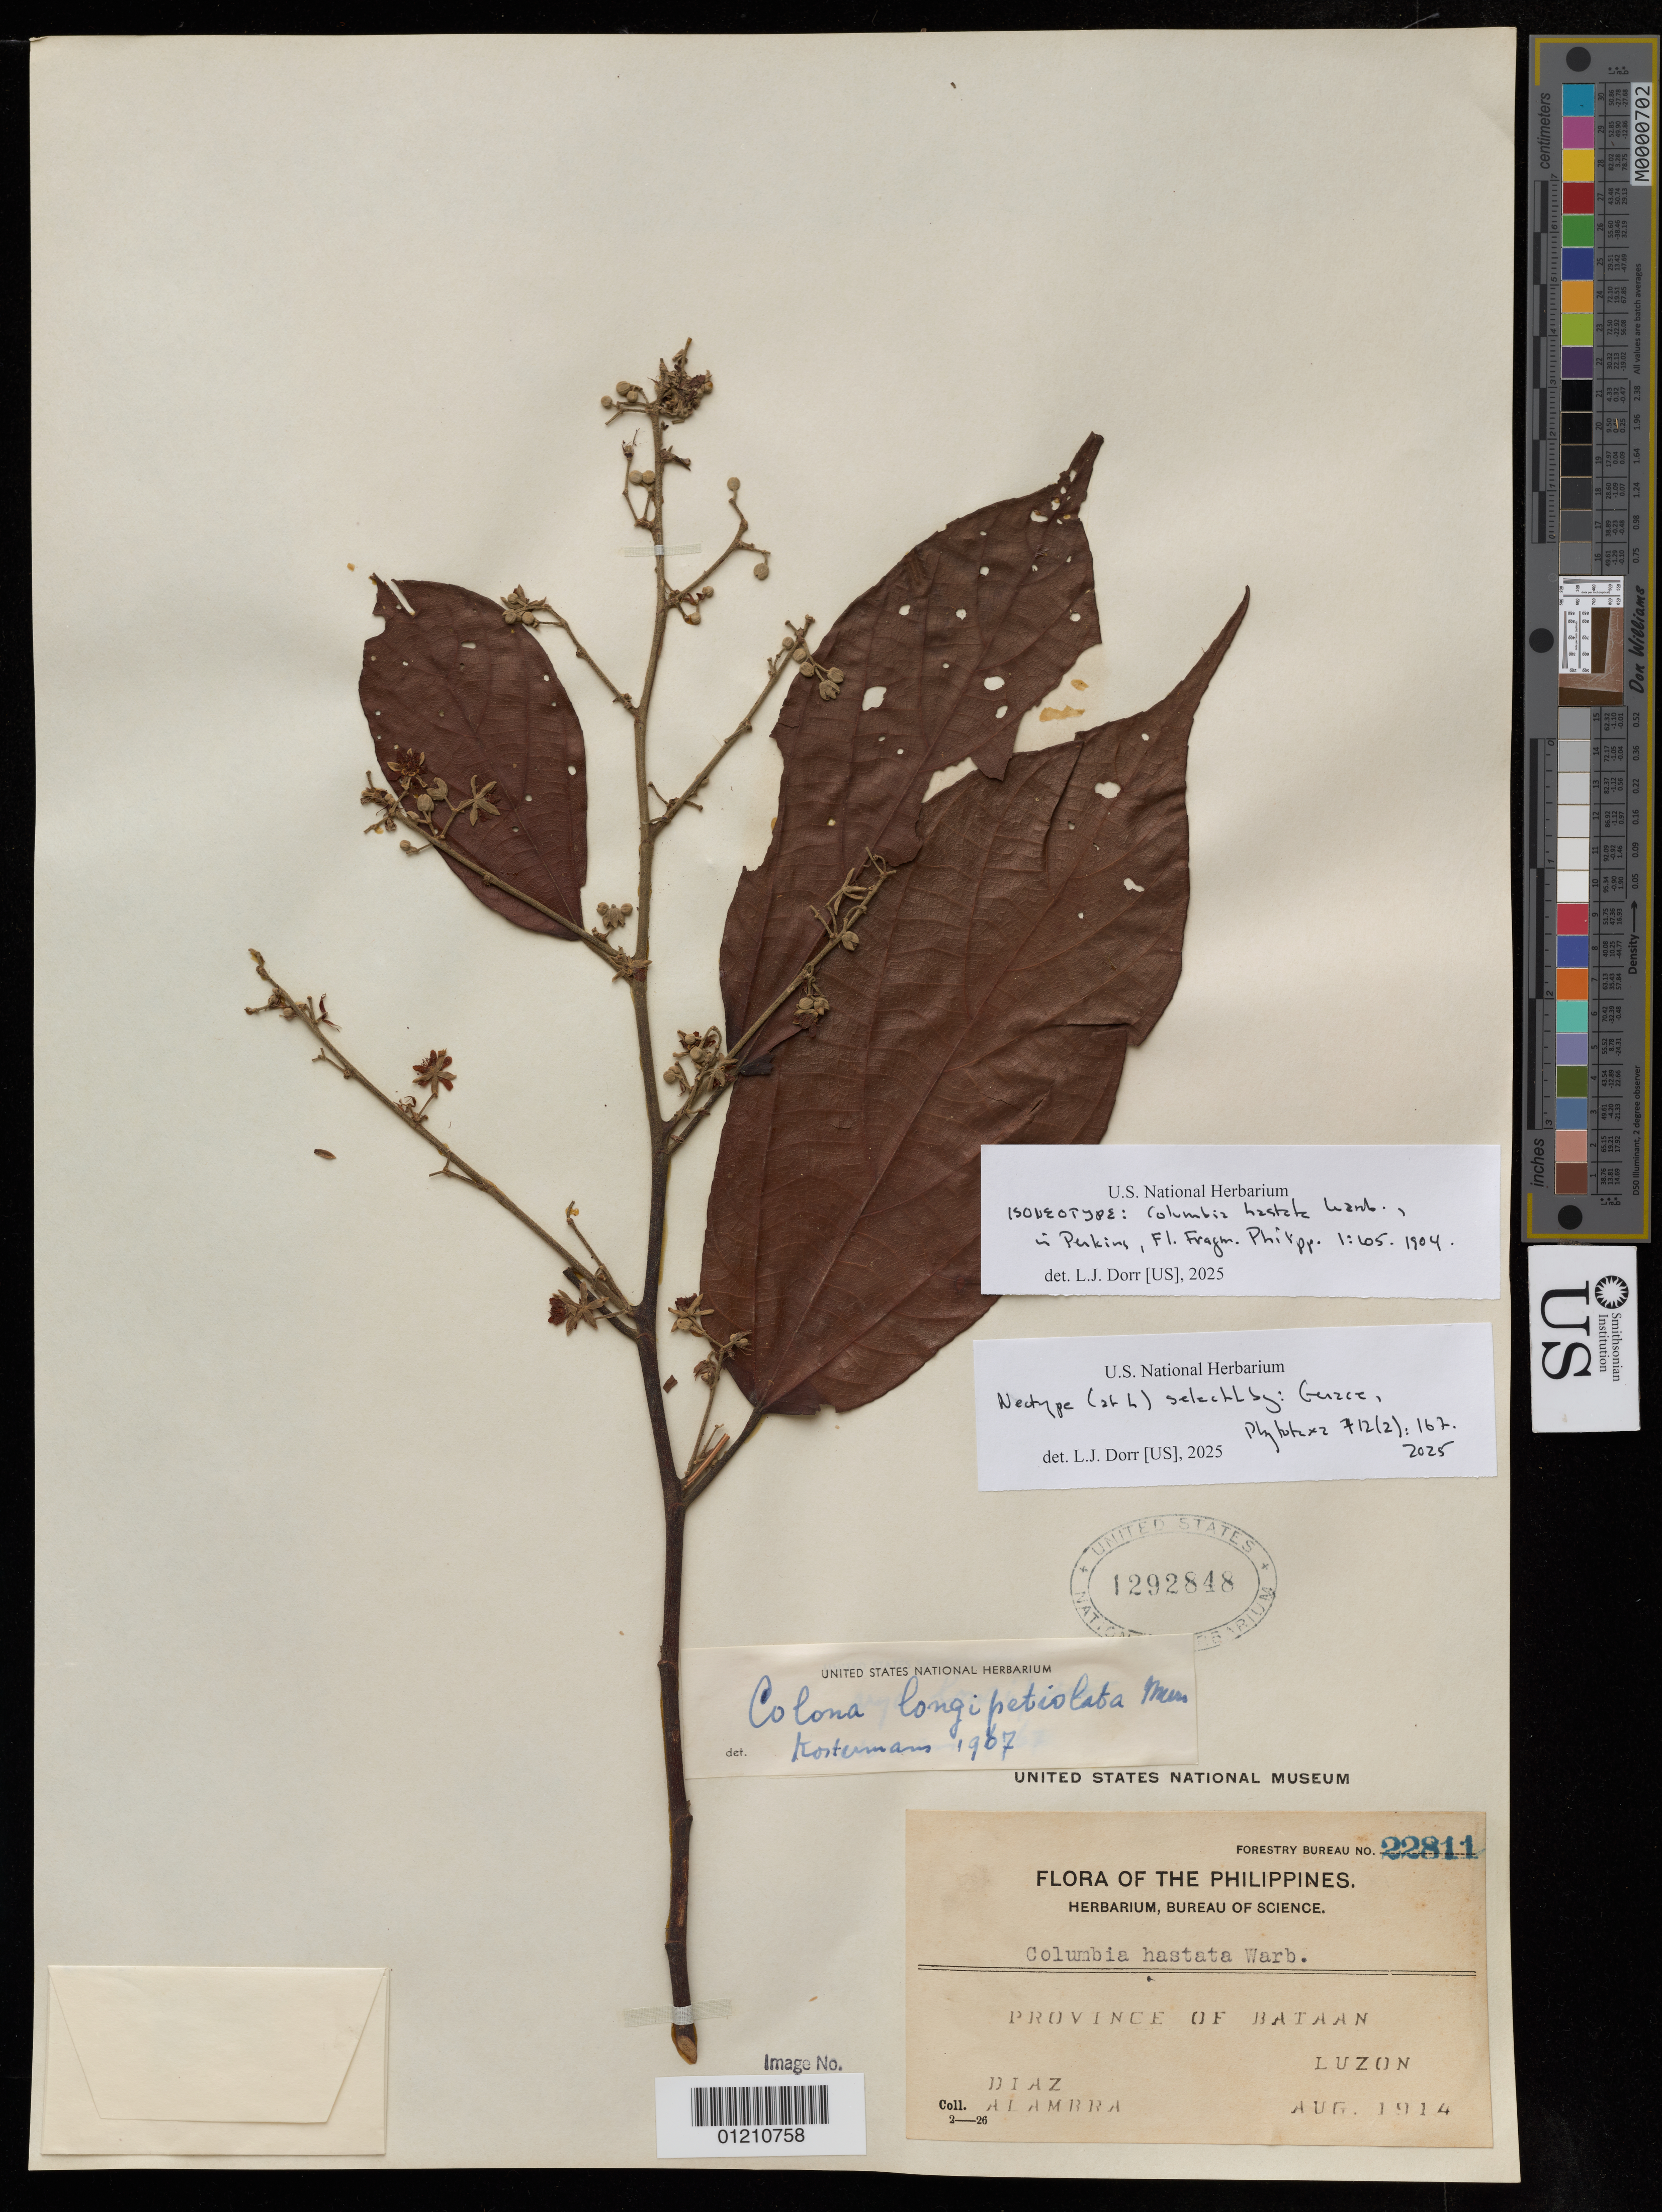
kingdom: Plantae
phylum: Tracheophyta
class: Magnoliopsida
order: Malvales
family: Malvaceae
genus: Columbia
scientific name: Columbia hastata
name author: Warb.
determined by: Dorr, Laurence J., Curator (BOT), Smithsonian Institution - National Museum of Natural History (UNITED STATES)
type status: Isoneotype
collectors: D. Alambra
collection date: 1914-08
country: Philippines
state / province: Central Luzon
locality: Province of Bataan.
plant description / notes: Neotype selected by: Gerace, Phytotaxa 712(2): 167. 2025 (Dorr, L.J., US 2025) DOI: 10.11646/phytotaxa.712.2.6; Transcribed by digital volunteers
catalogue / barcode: US 1292848